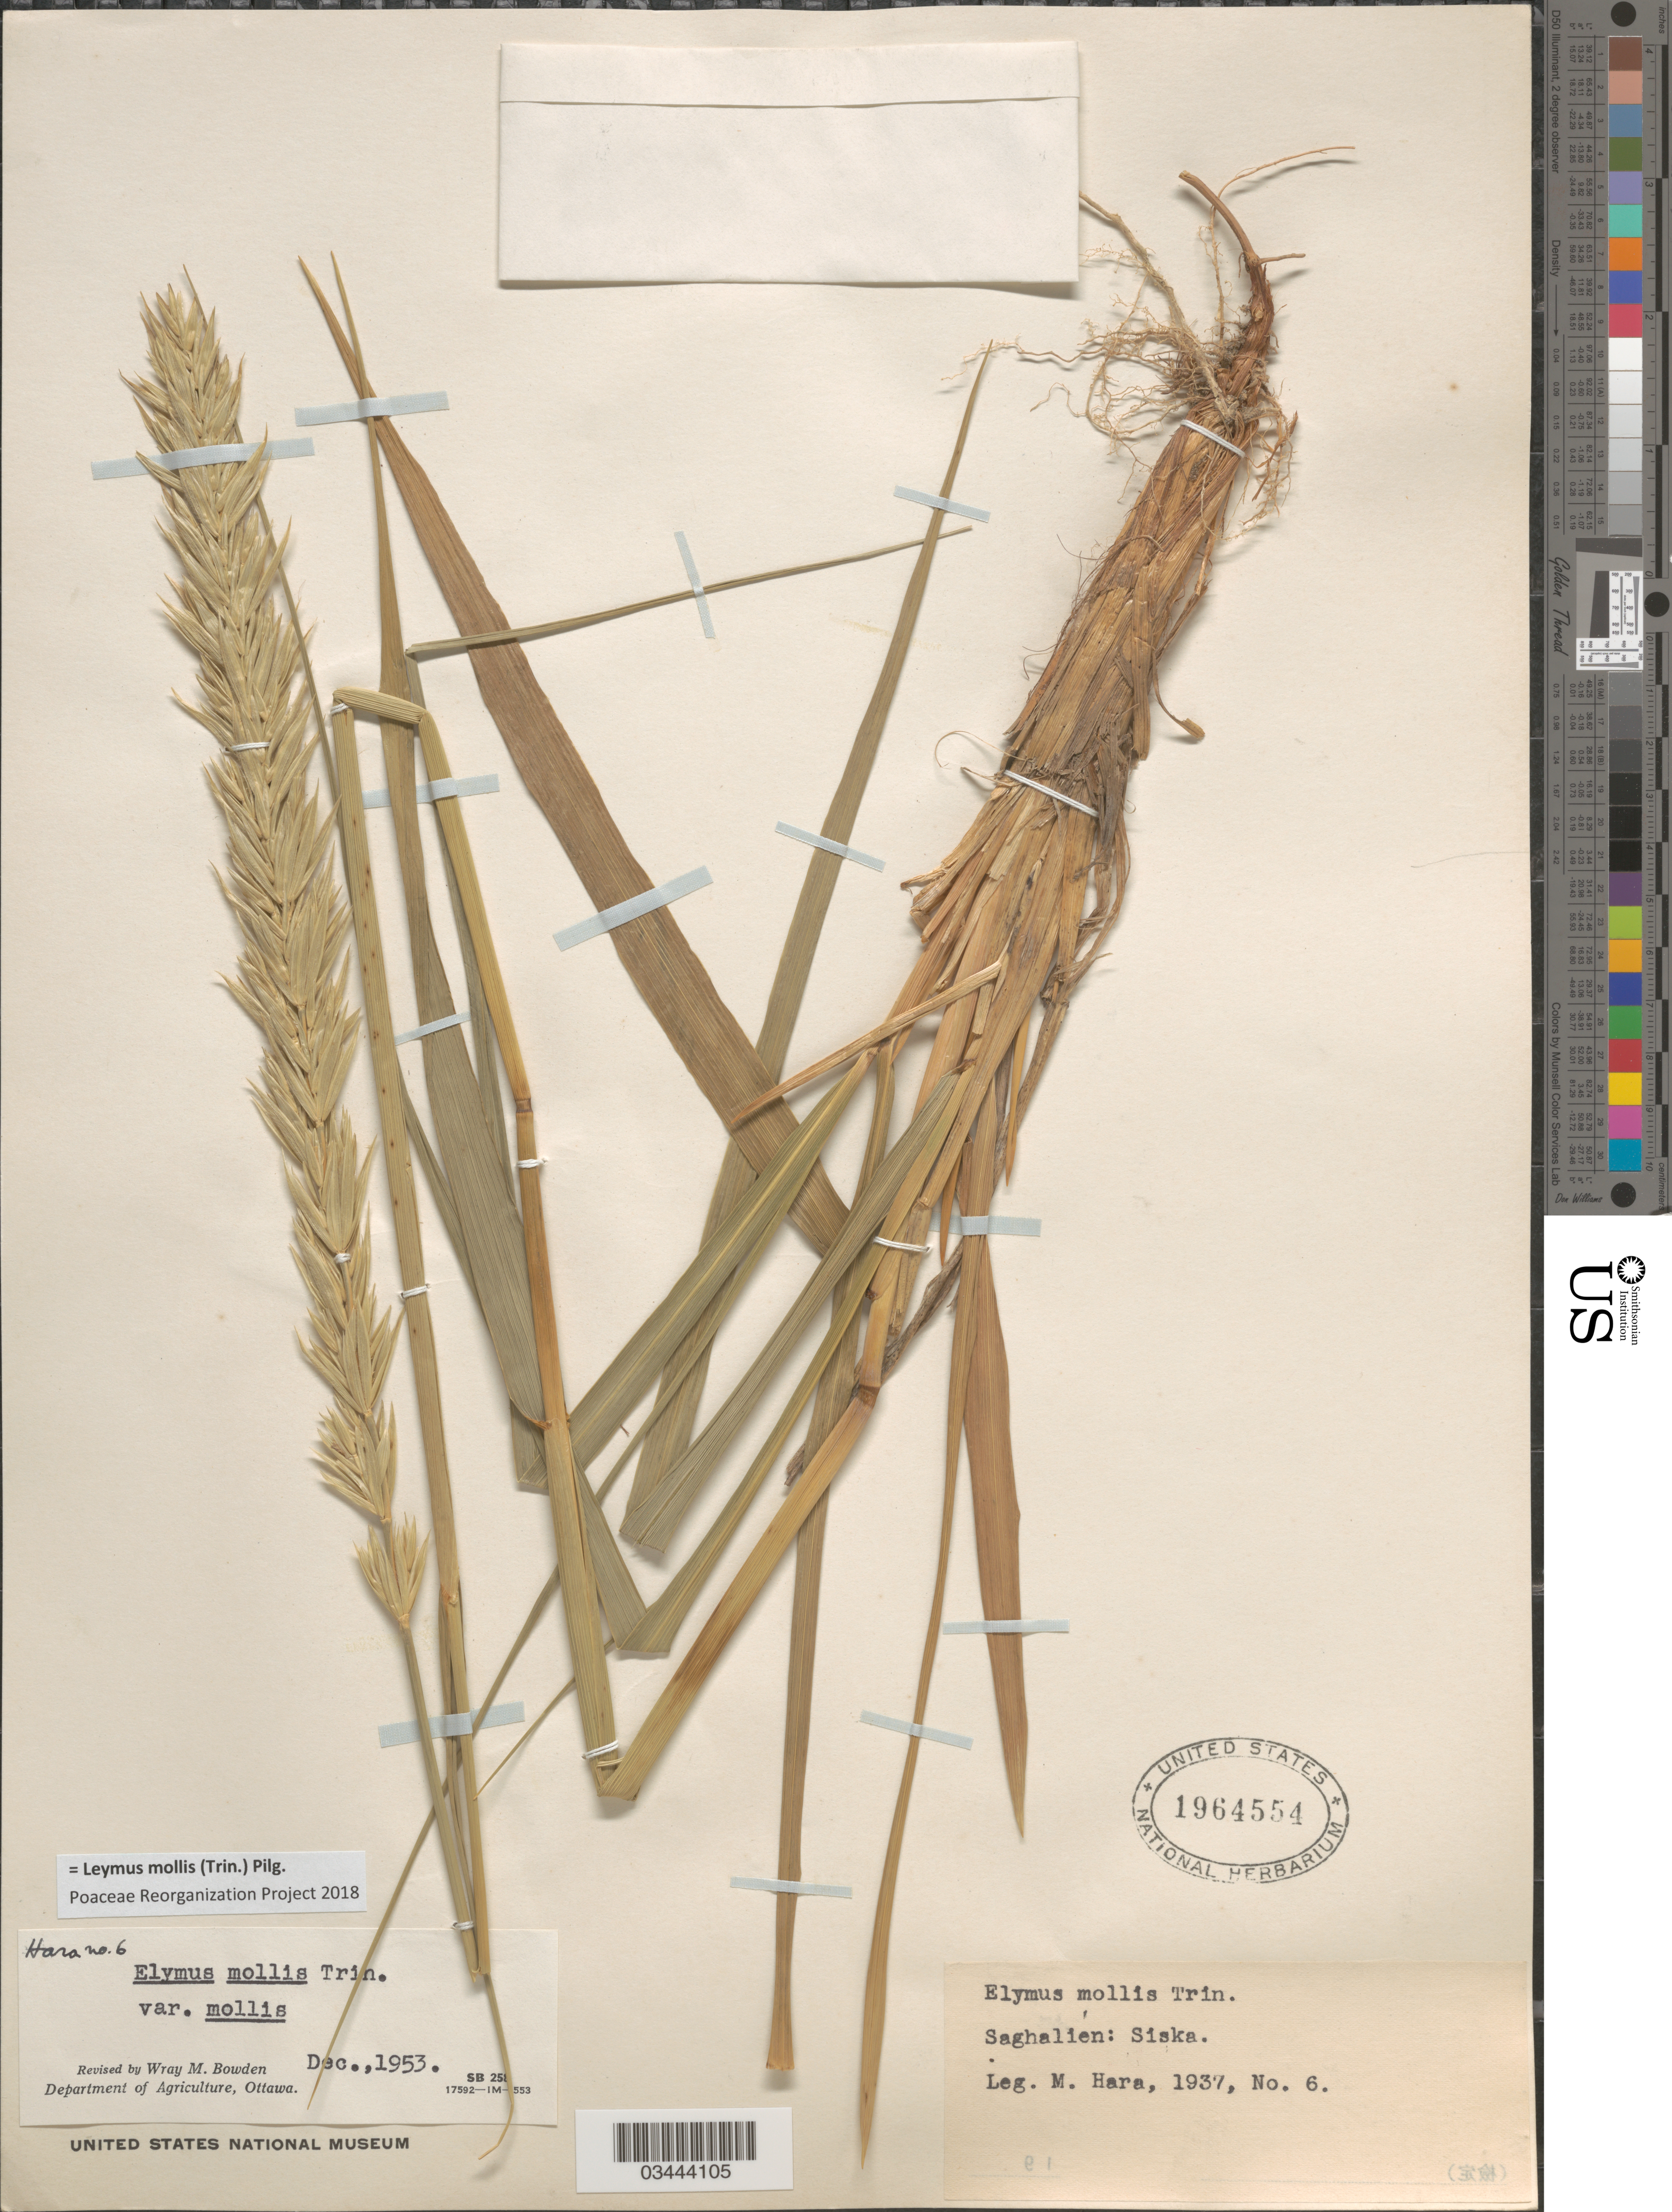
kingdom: Plantae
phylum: Tracheophyta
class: Liliopsida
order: Poales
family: Poaceae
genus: Leymus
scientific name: Leymus mollis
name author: (Trin.) Pilg.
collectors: M. Hara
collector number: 6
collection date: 1937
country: Russian Federation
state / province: Sakhalin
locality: Saghalien: Siska.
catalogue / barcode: US 1964554